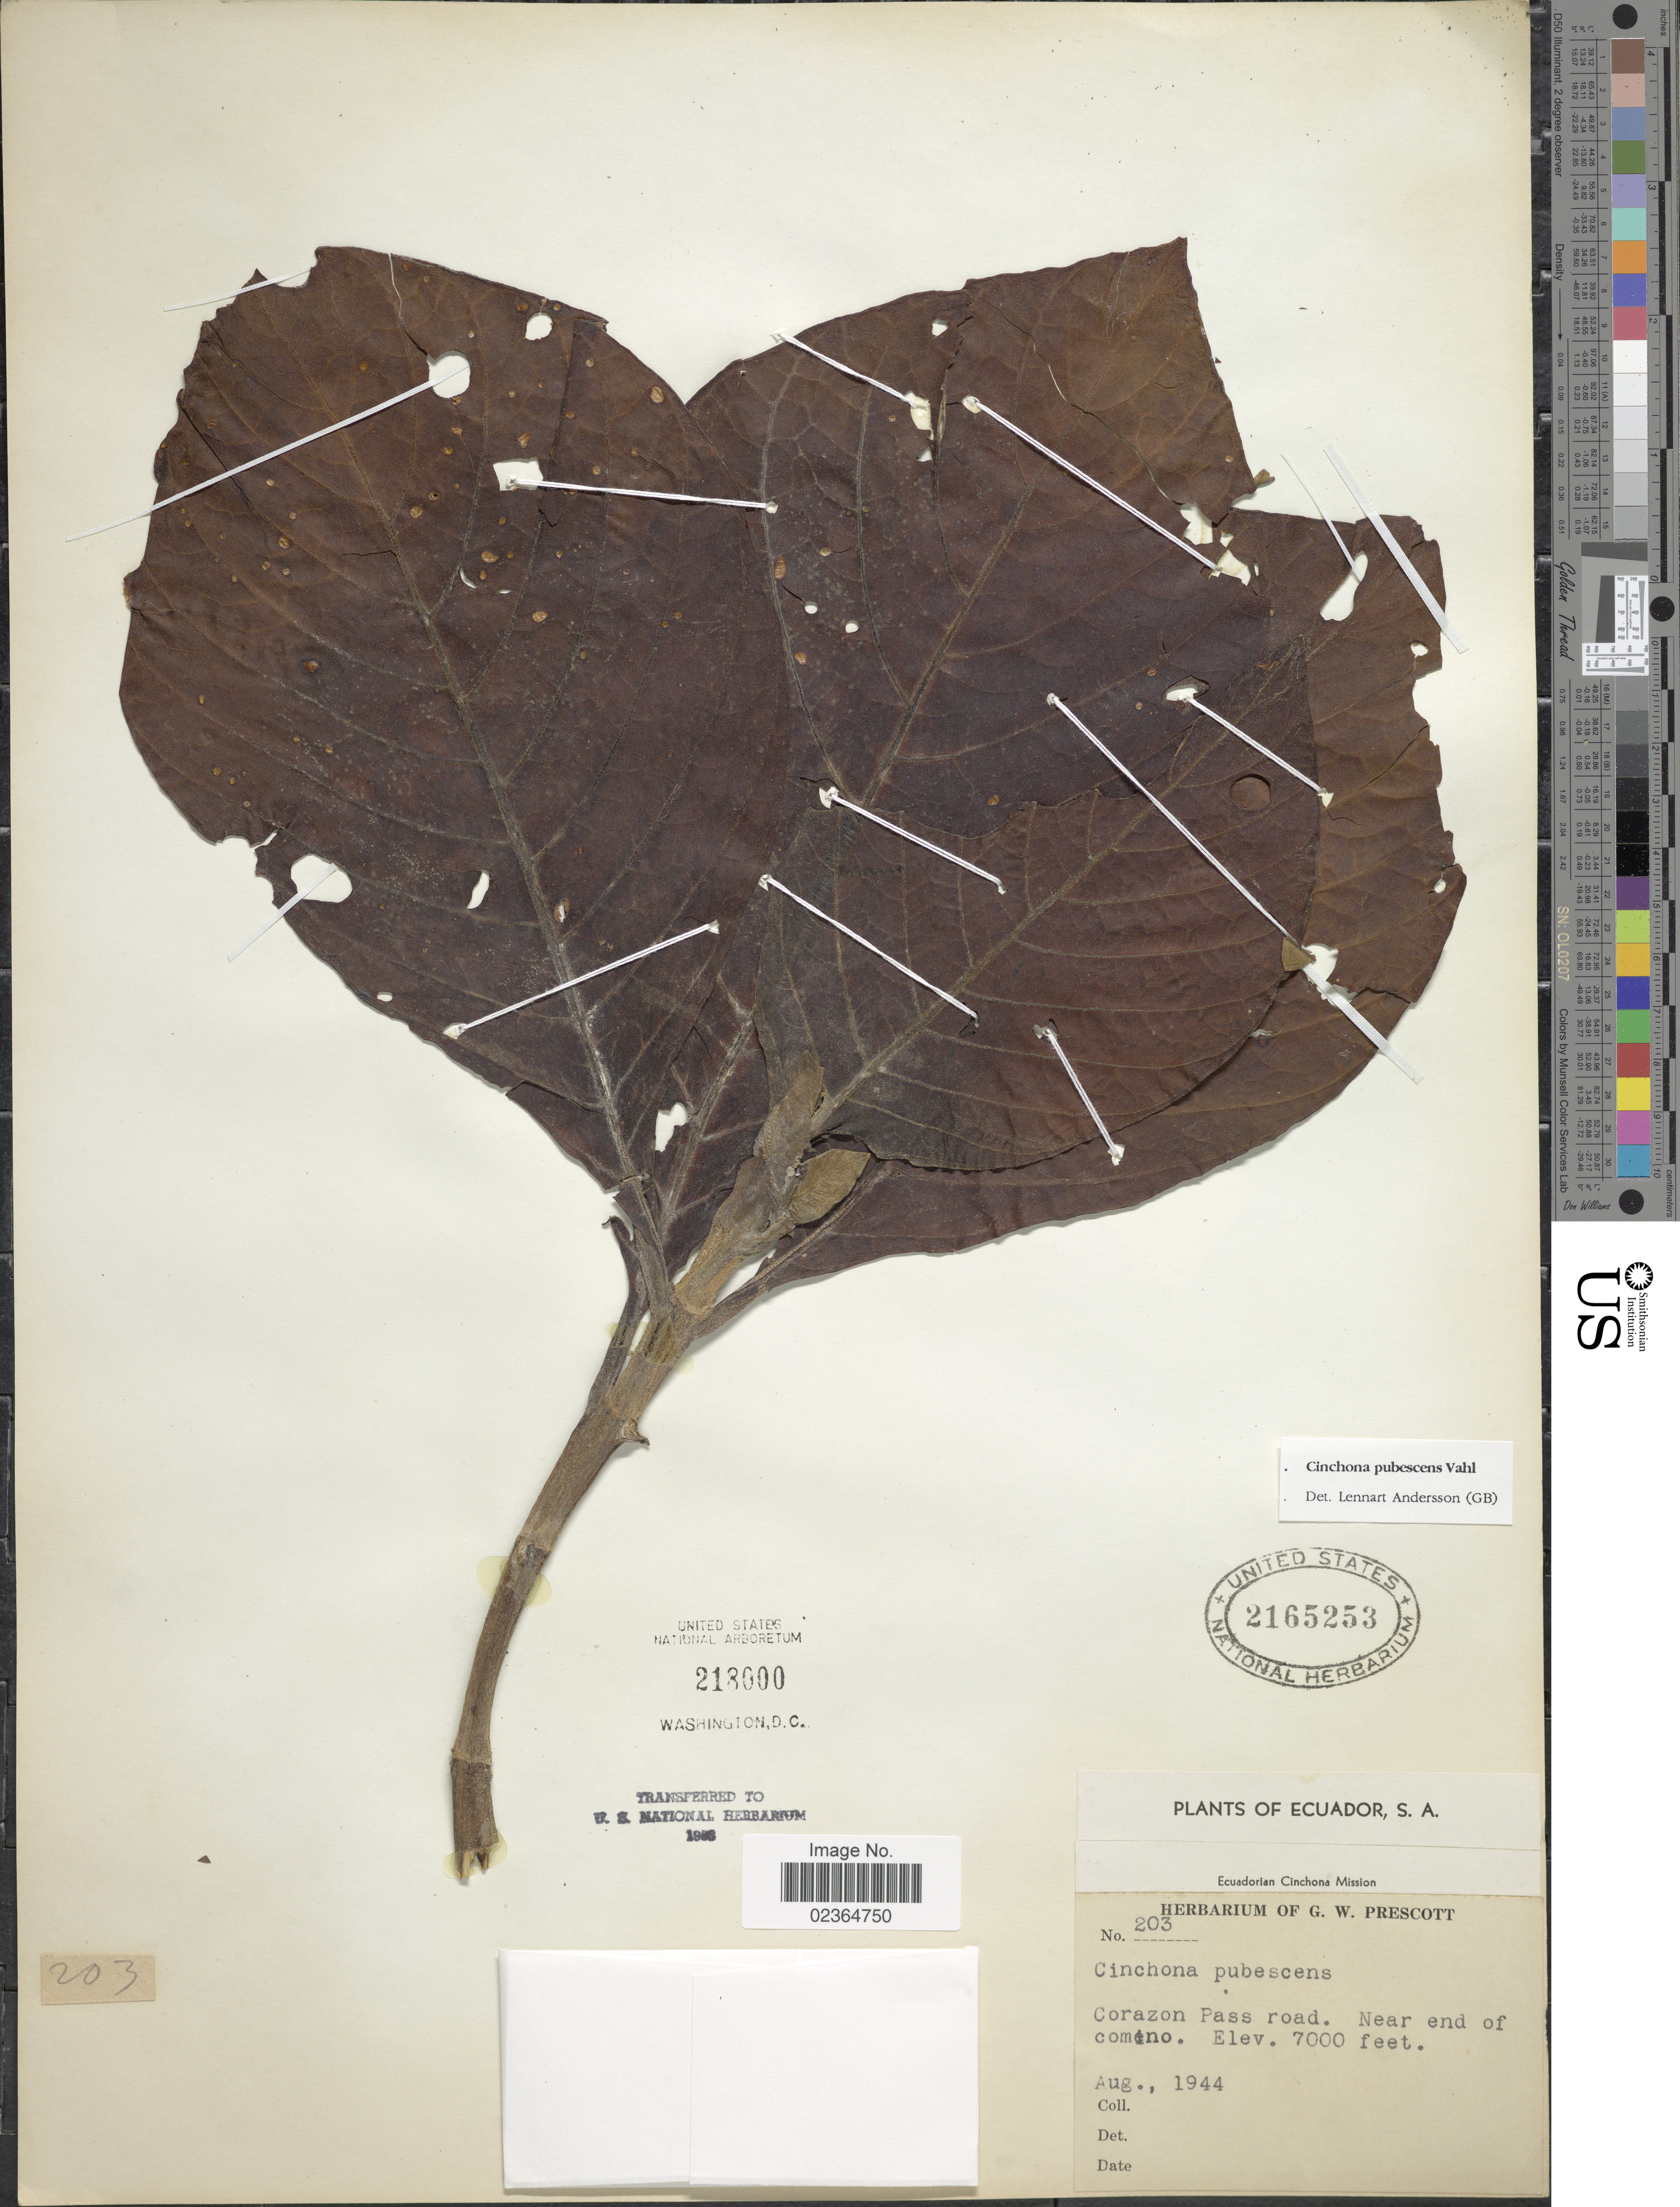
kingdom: Plantae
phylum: Tracheophyta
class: Magnoliopsida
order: Gentianales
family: Rubiaceae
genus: Cinchona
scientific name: Cinchona pubescens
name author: Vahl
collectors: ex herb. G. W. Prescott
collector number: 203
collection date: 1944-08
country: Ecuador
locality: Corazon Pass road. near end of comino [interpreted]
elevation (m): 2134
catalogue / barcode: US 2165253